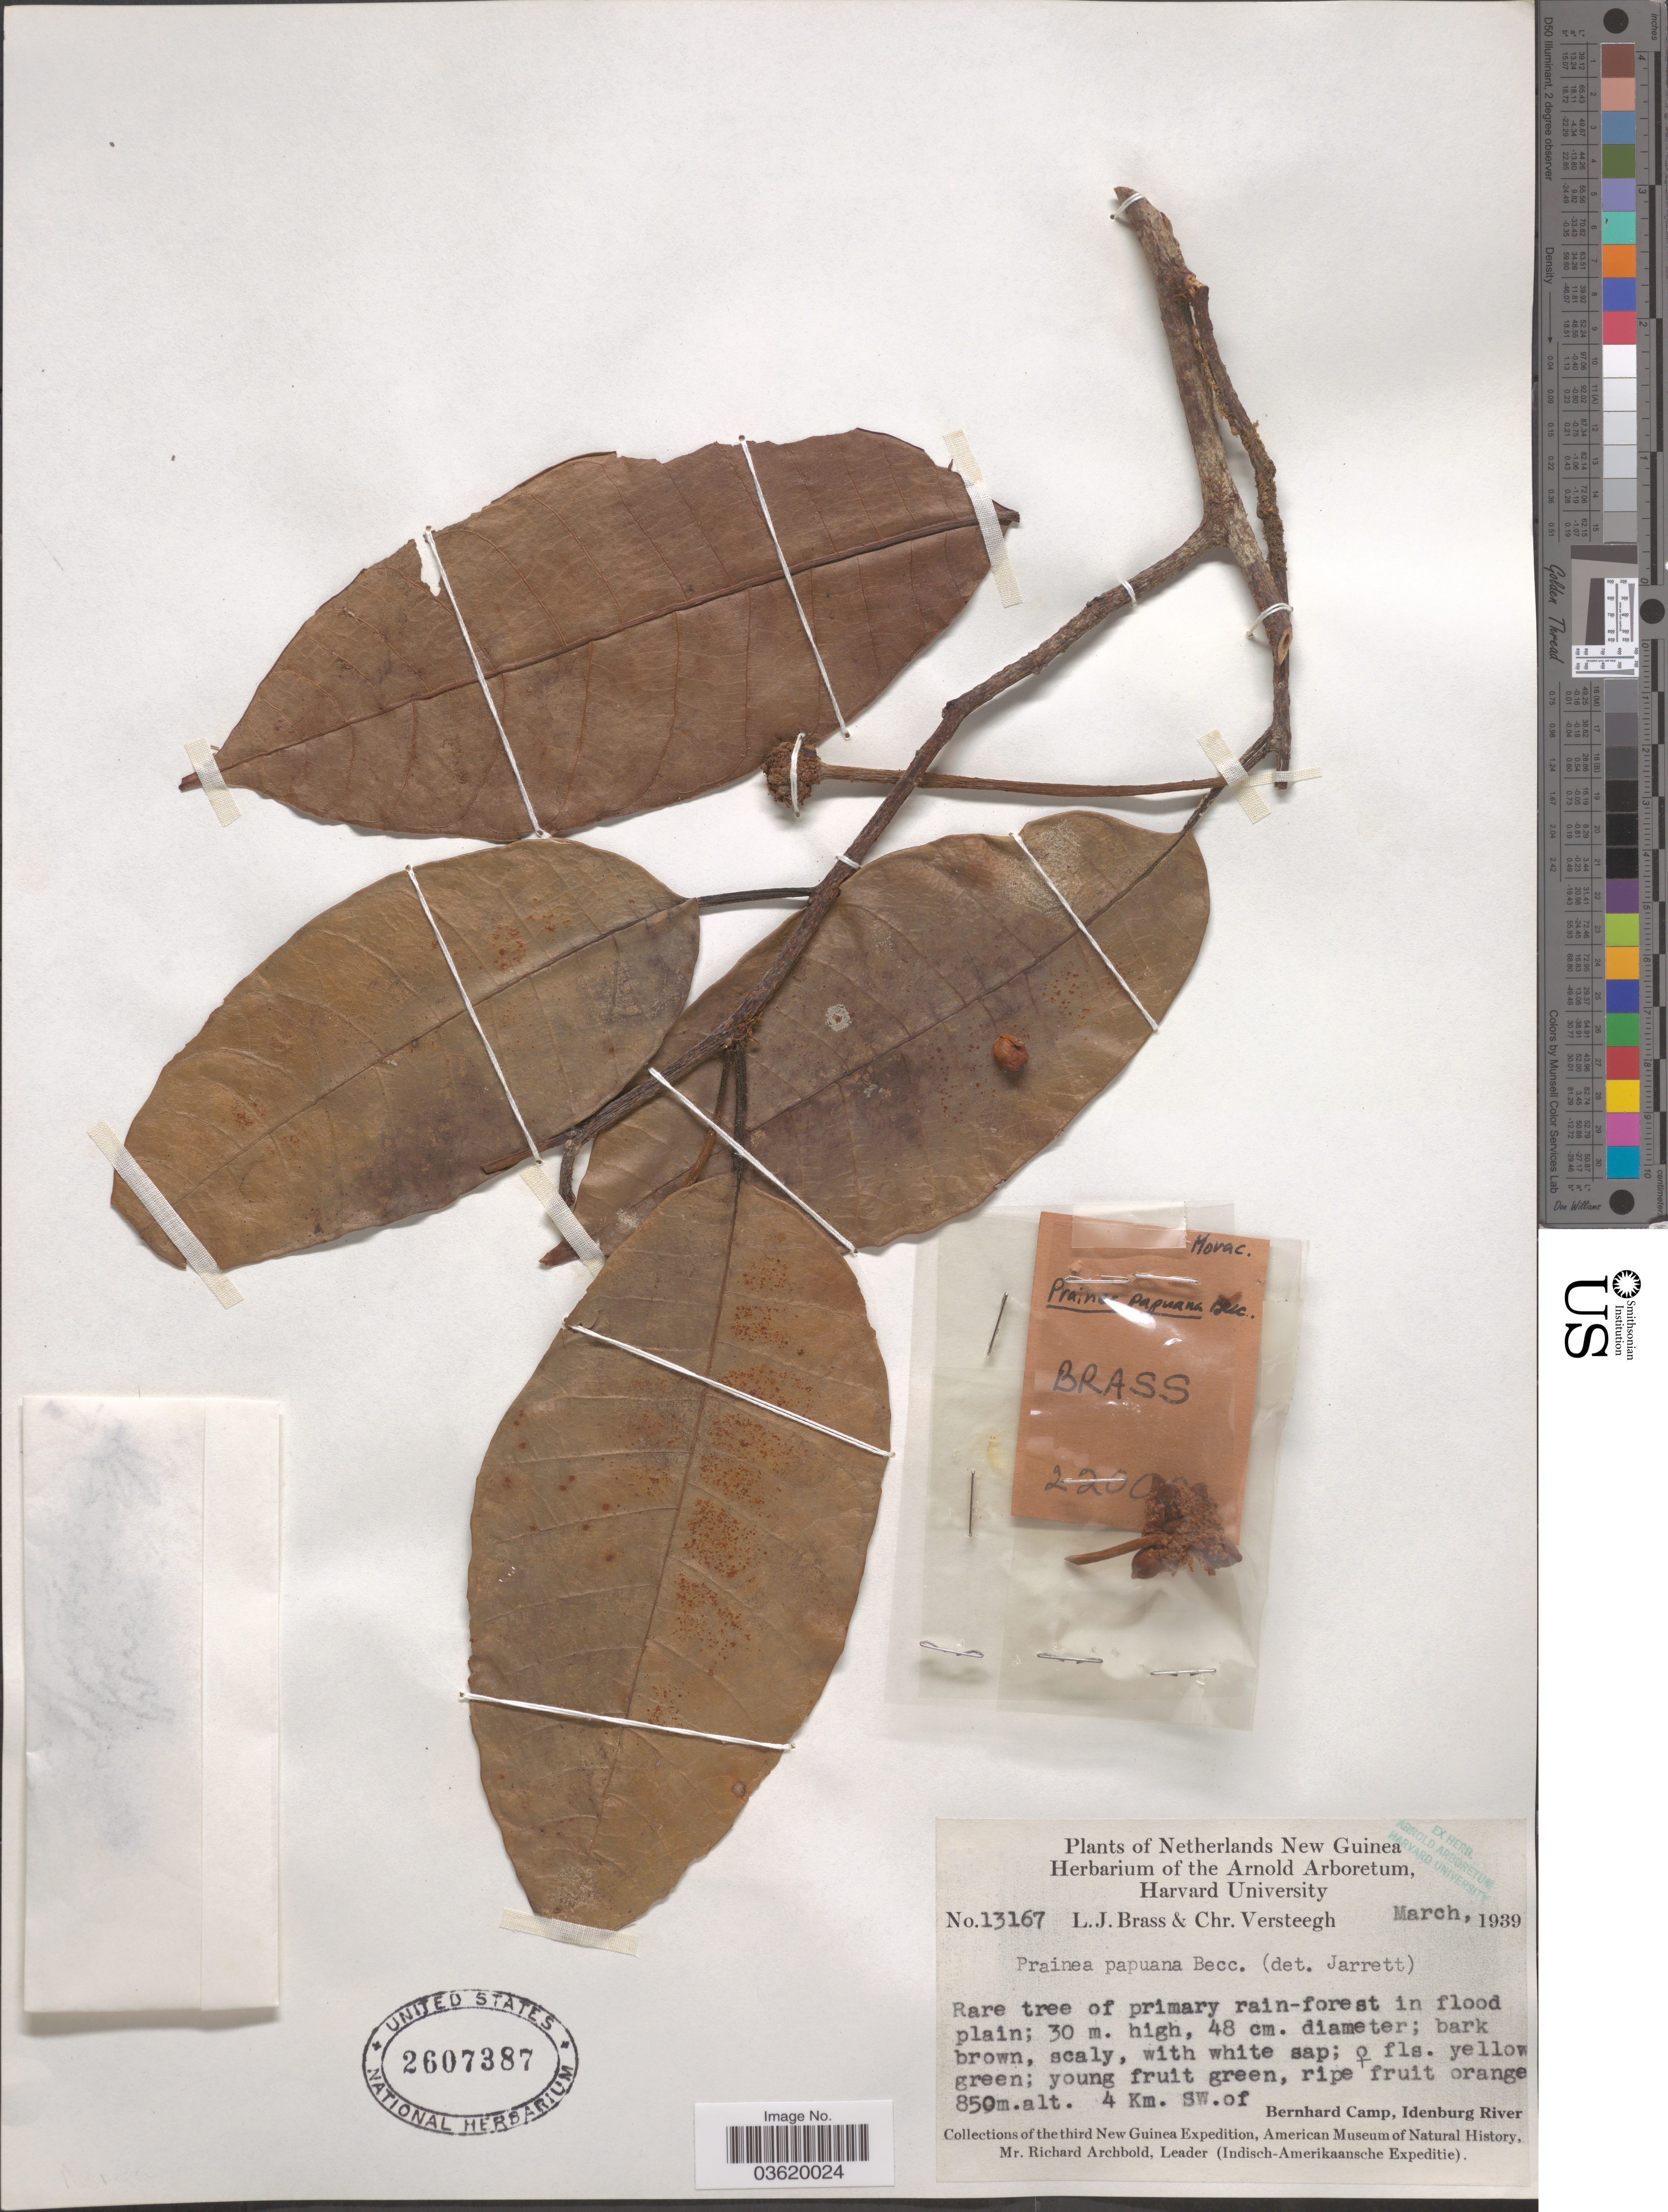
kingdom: Plantae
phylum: Tracheophyta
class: Magnoliopsida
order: Rosales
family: Moraceae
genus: Prainea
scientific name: Prainea papuana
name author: Becc.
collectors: L. J. Brass & C. Versteegh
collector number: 13167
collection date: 1939-03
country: Indonesia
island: New Guinea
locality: Netherlands New Guinea. 4 Km. SW.of Bernhard Camp, Idenburg River.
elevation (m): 850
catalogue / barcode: US 2607387